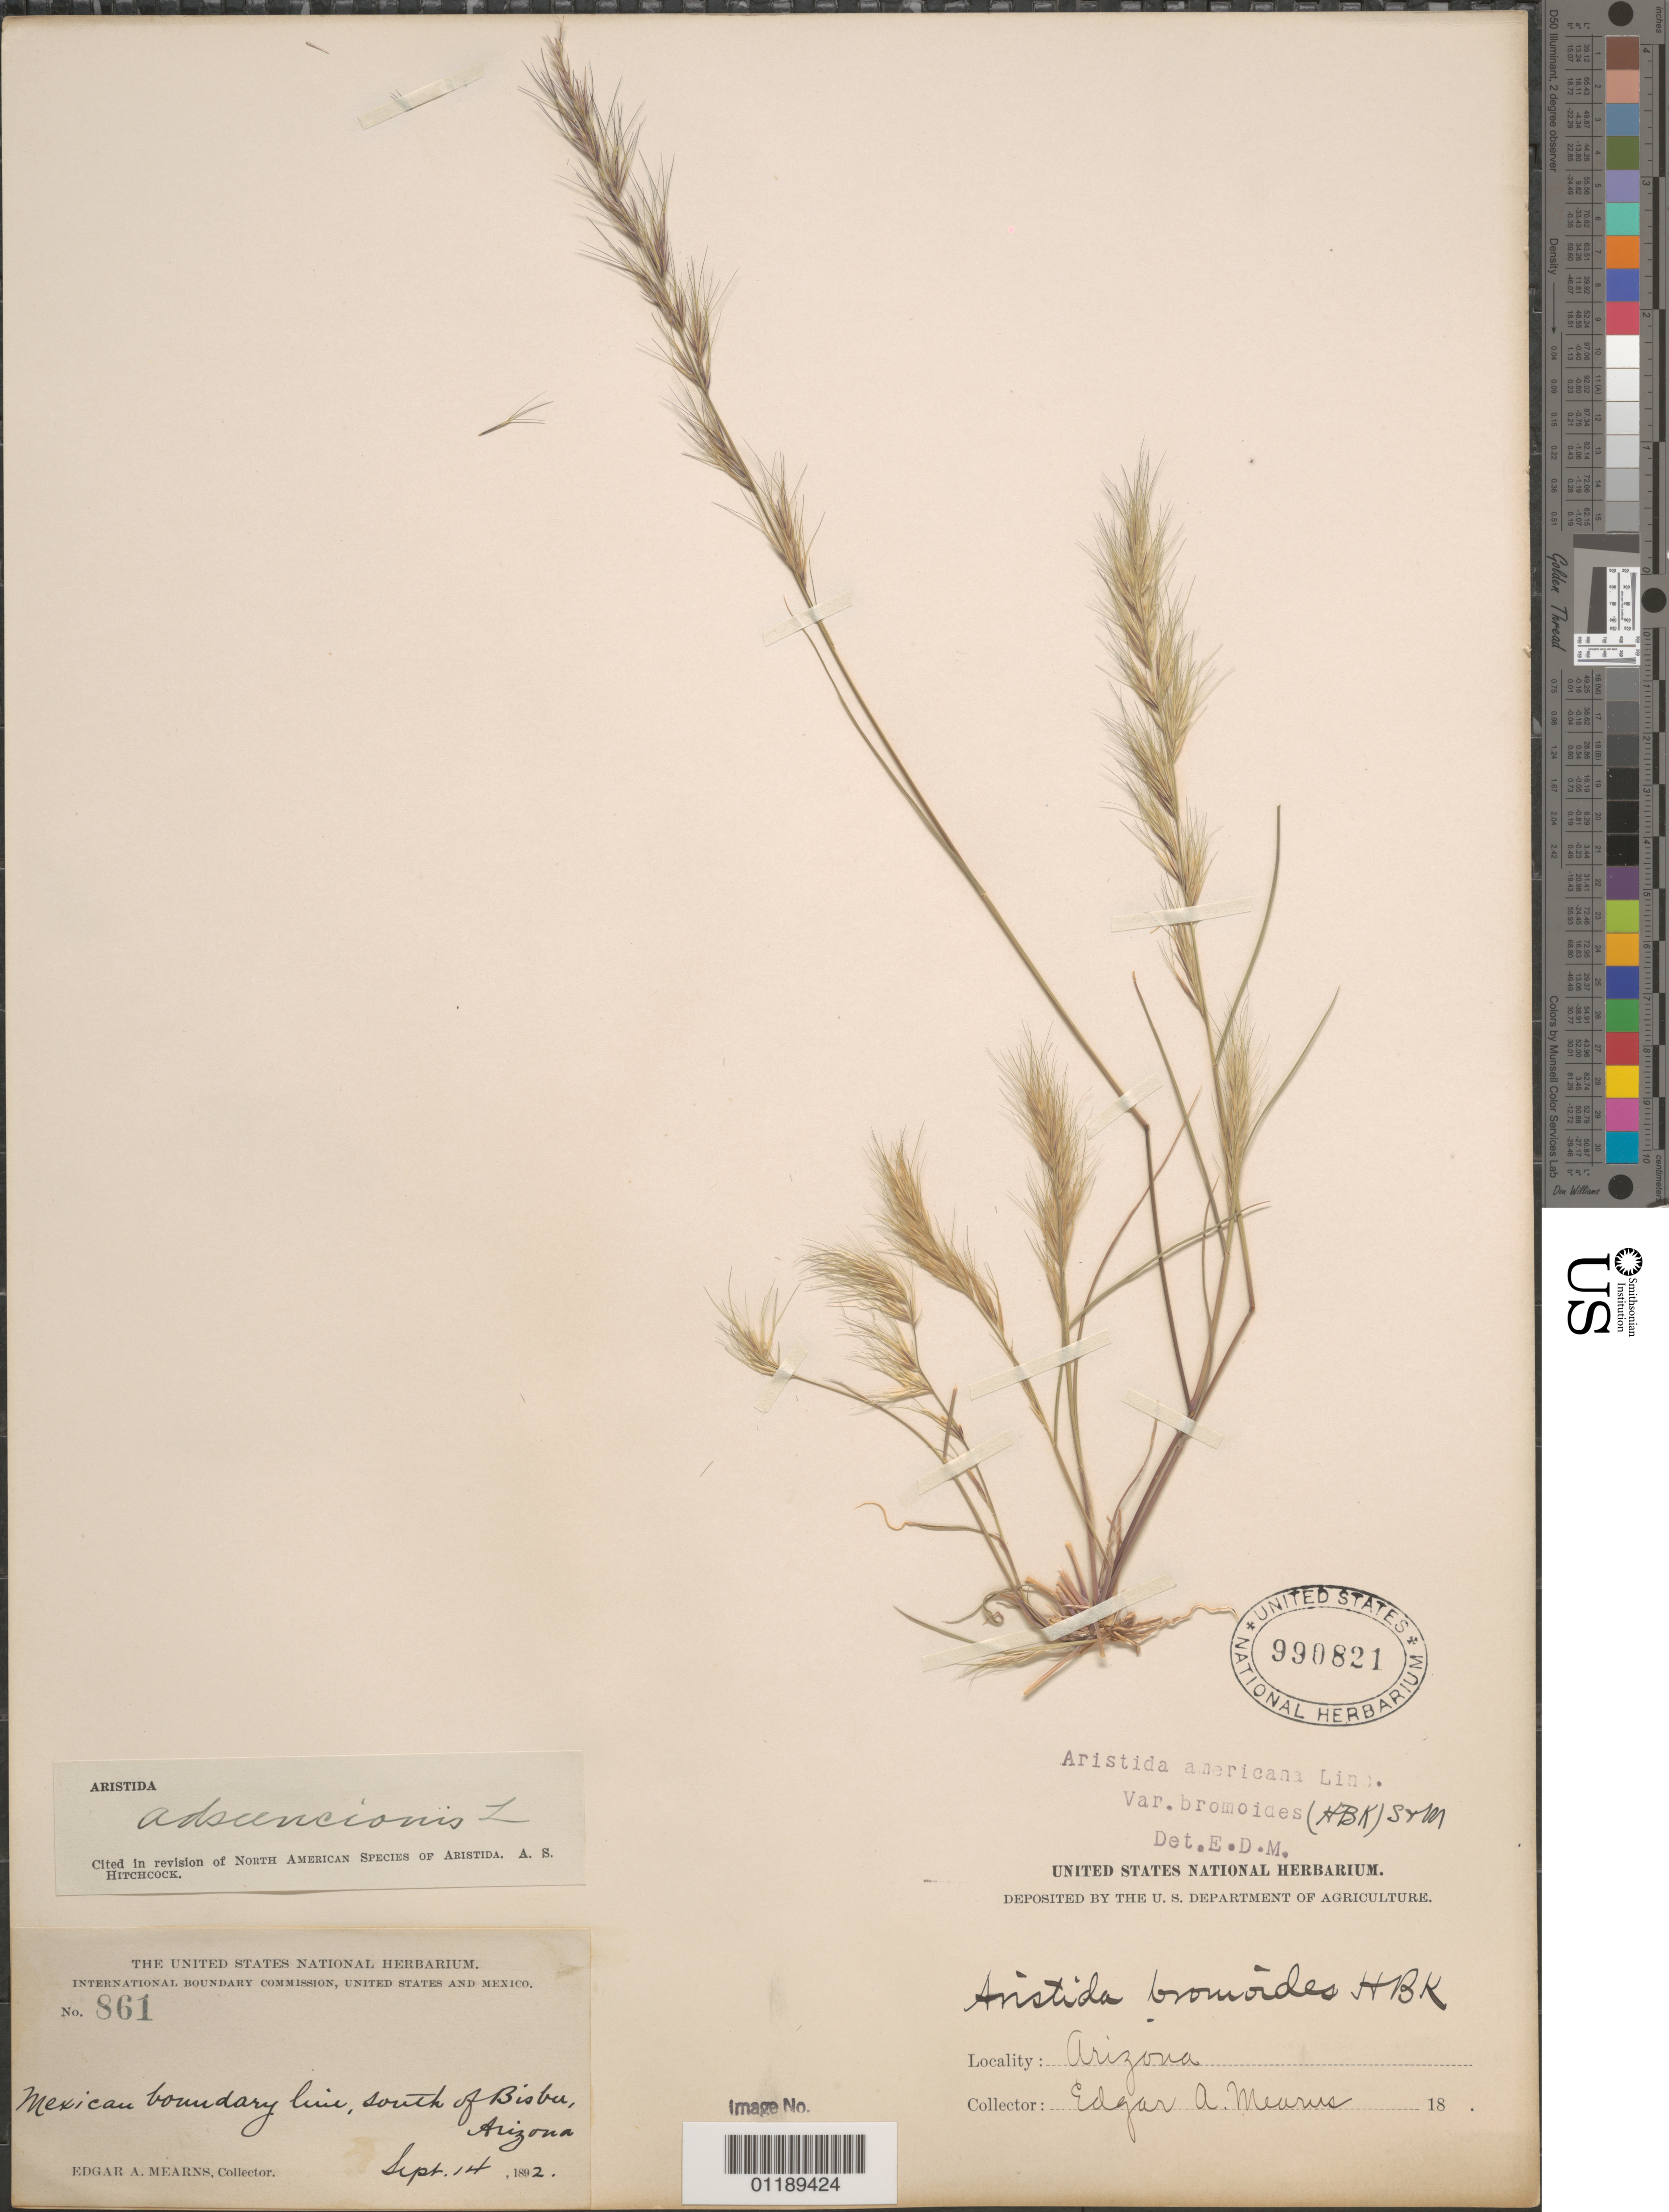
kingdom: Plantae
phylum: Tracheophyta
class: Liliopsida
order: Poales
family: Poaceae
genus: Aristida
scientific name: Aristida adscensionis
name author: L.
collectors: E. A. Mearns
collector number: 861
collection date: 1892-09-14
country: United States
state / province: Arizona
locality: Mexican Boundary Line, S of Bisbee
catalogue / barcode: US 990821